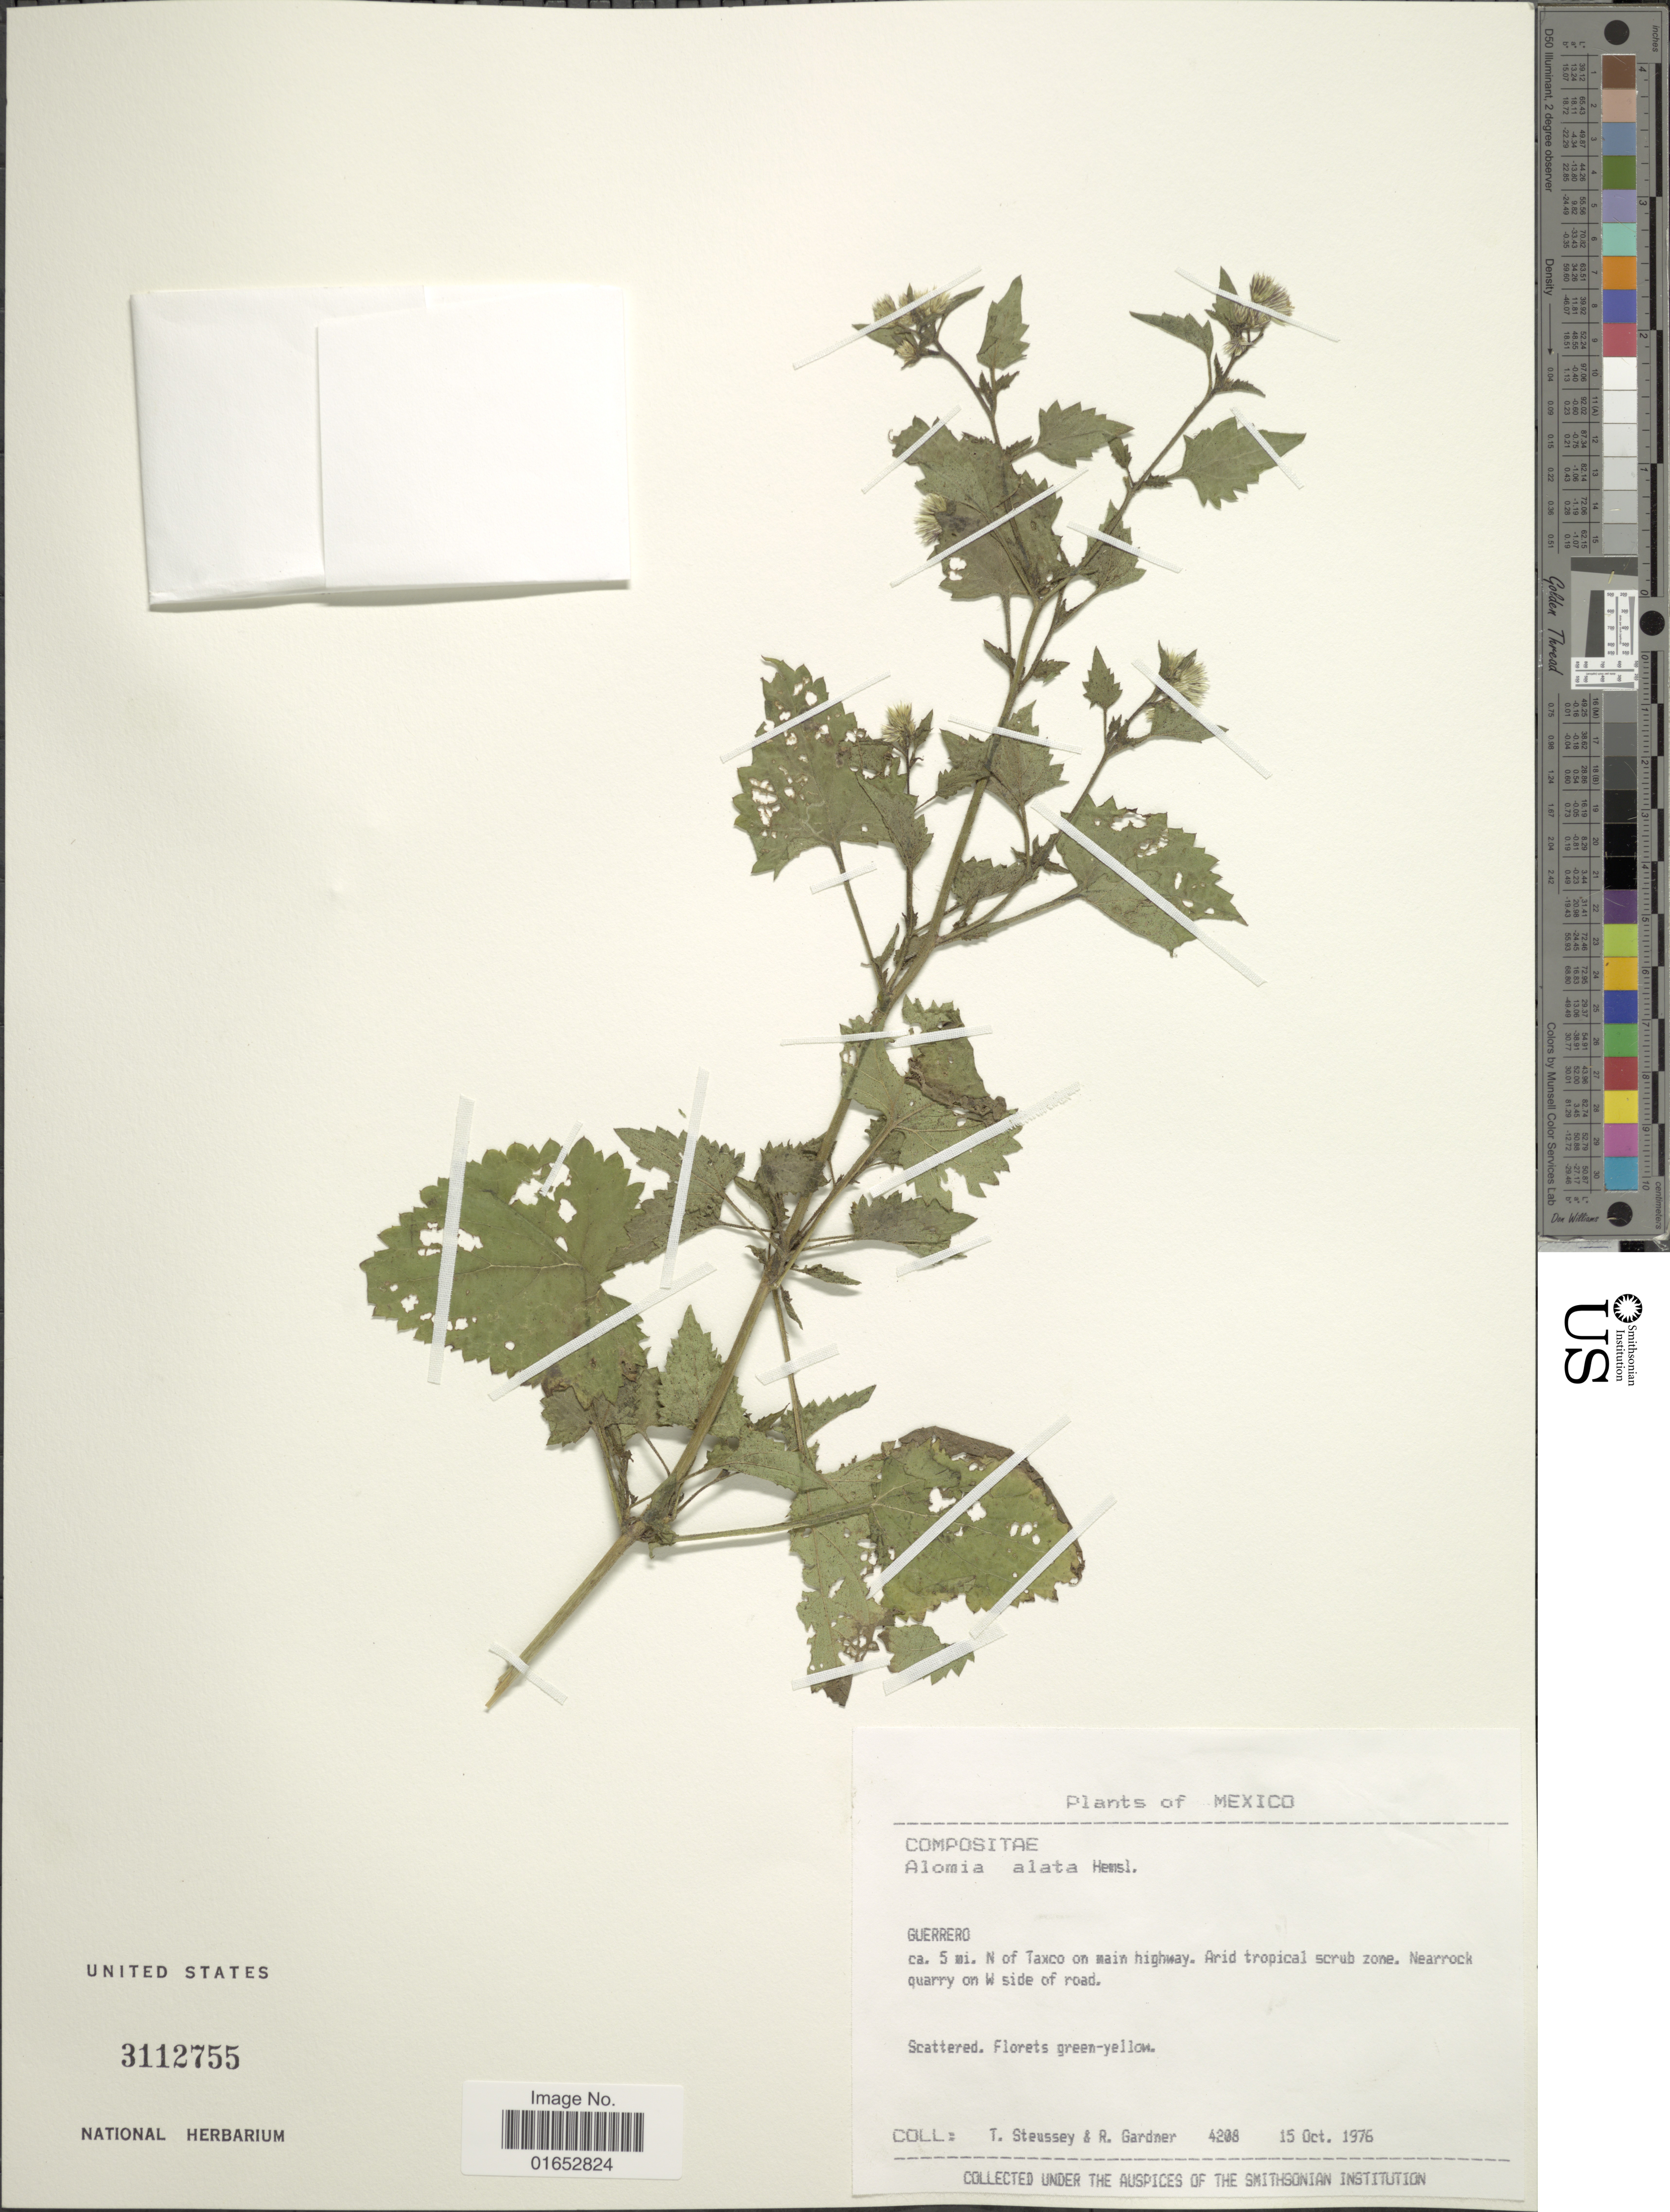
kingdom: Plantae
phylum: Tracheophyta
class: Magnoliopsida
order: Asterales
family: Asteraceae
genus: Alomia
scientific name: Alomia alata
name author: Hemsl.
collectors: T. Steussy & R. C. Gardner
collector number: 4208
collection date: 1976-10-15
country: Mexico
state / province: Guerrero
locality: Ca. 5 mi. N of Taxco on main highway. Arid tropical scrub zone. Nearrock quarry on W side of road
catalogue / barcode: US 3112755